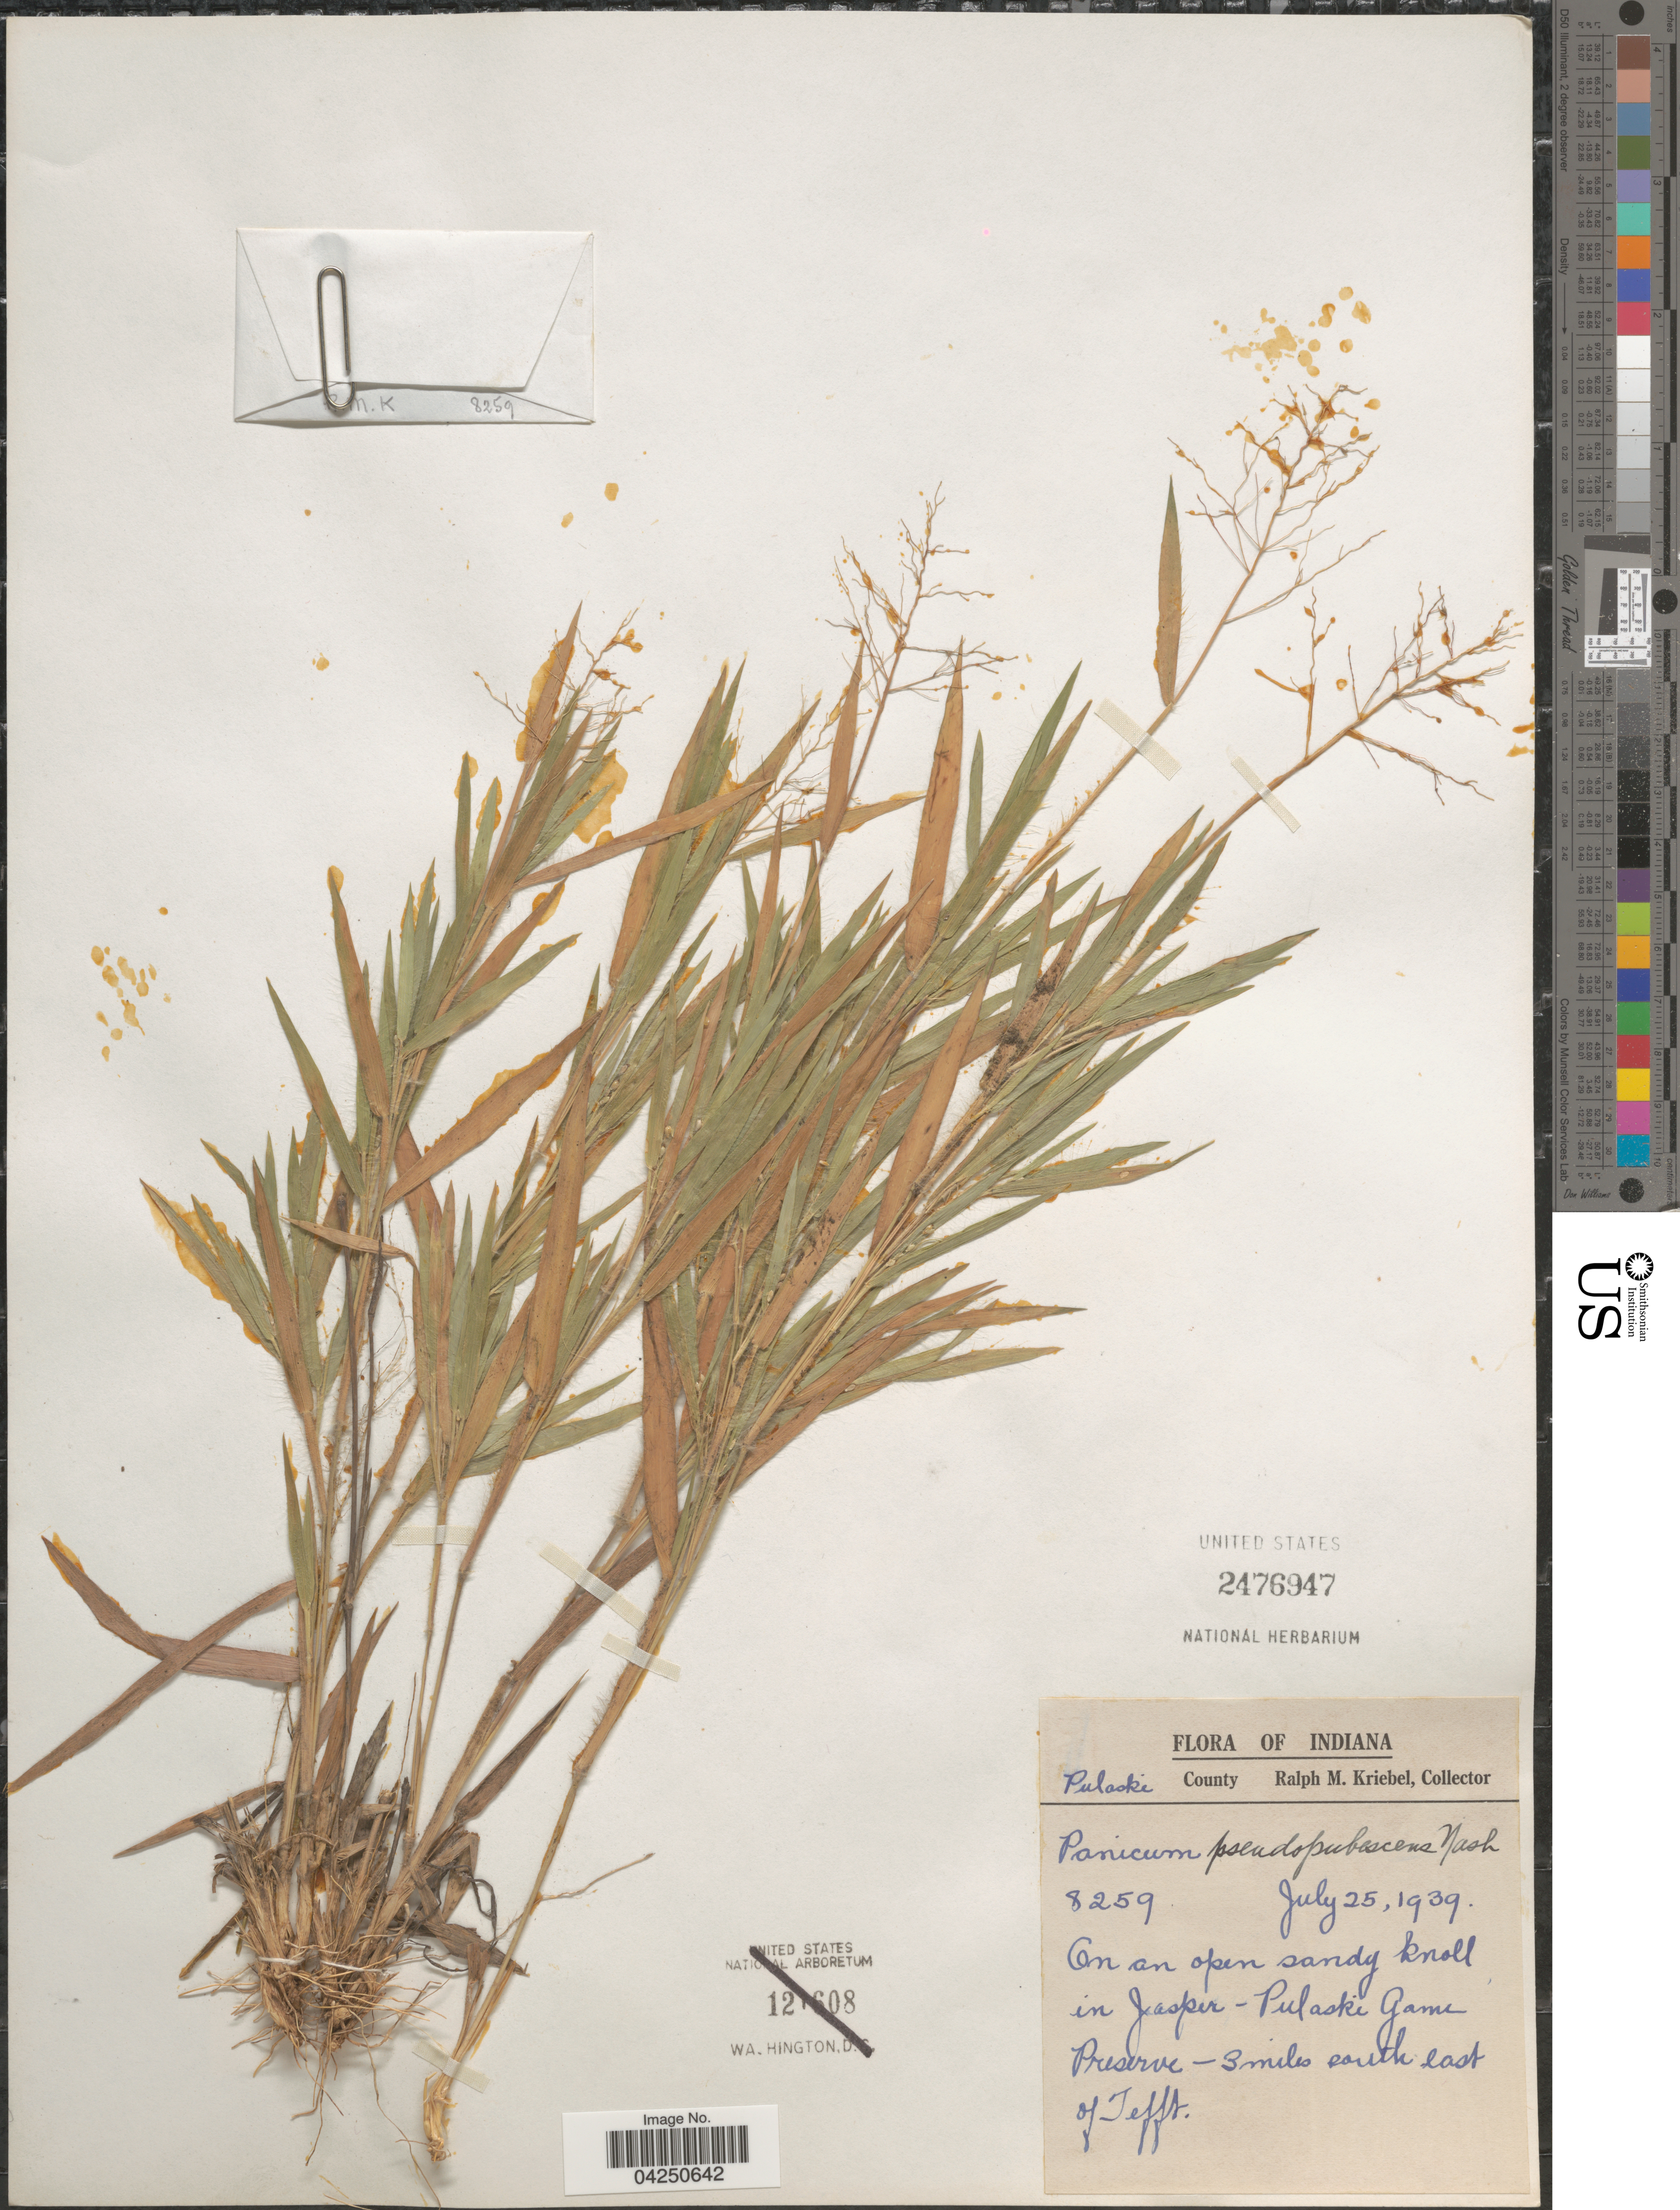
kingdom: Plantae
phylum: Tracheophyta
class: Liliopsida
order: Poales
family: Poaceae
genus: Dichanthelium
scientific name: Dichanthelium acuminatum var. acuminatum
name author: (Sw.) Gould & C.A. Clark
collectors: R. M. Kriebel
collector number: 8259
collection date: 1939-07-25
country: United States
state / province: Indiana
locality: Pulaski County. On an open sandy knoll in Jasper-Pulaski Game Preserve-3 miles south east of Jeffs.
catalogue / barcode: US 2476947